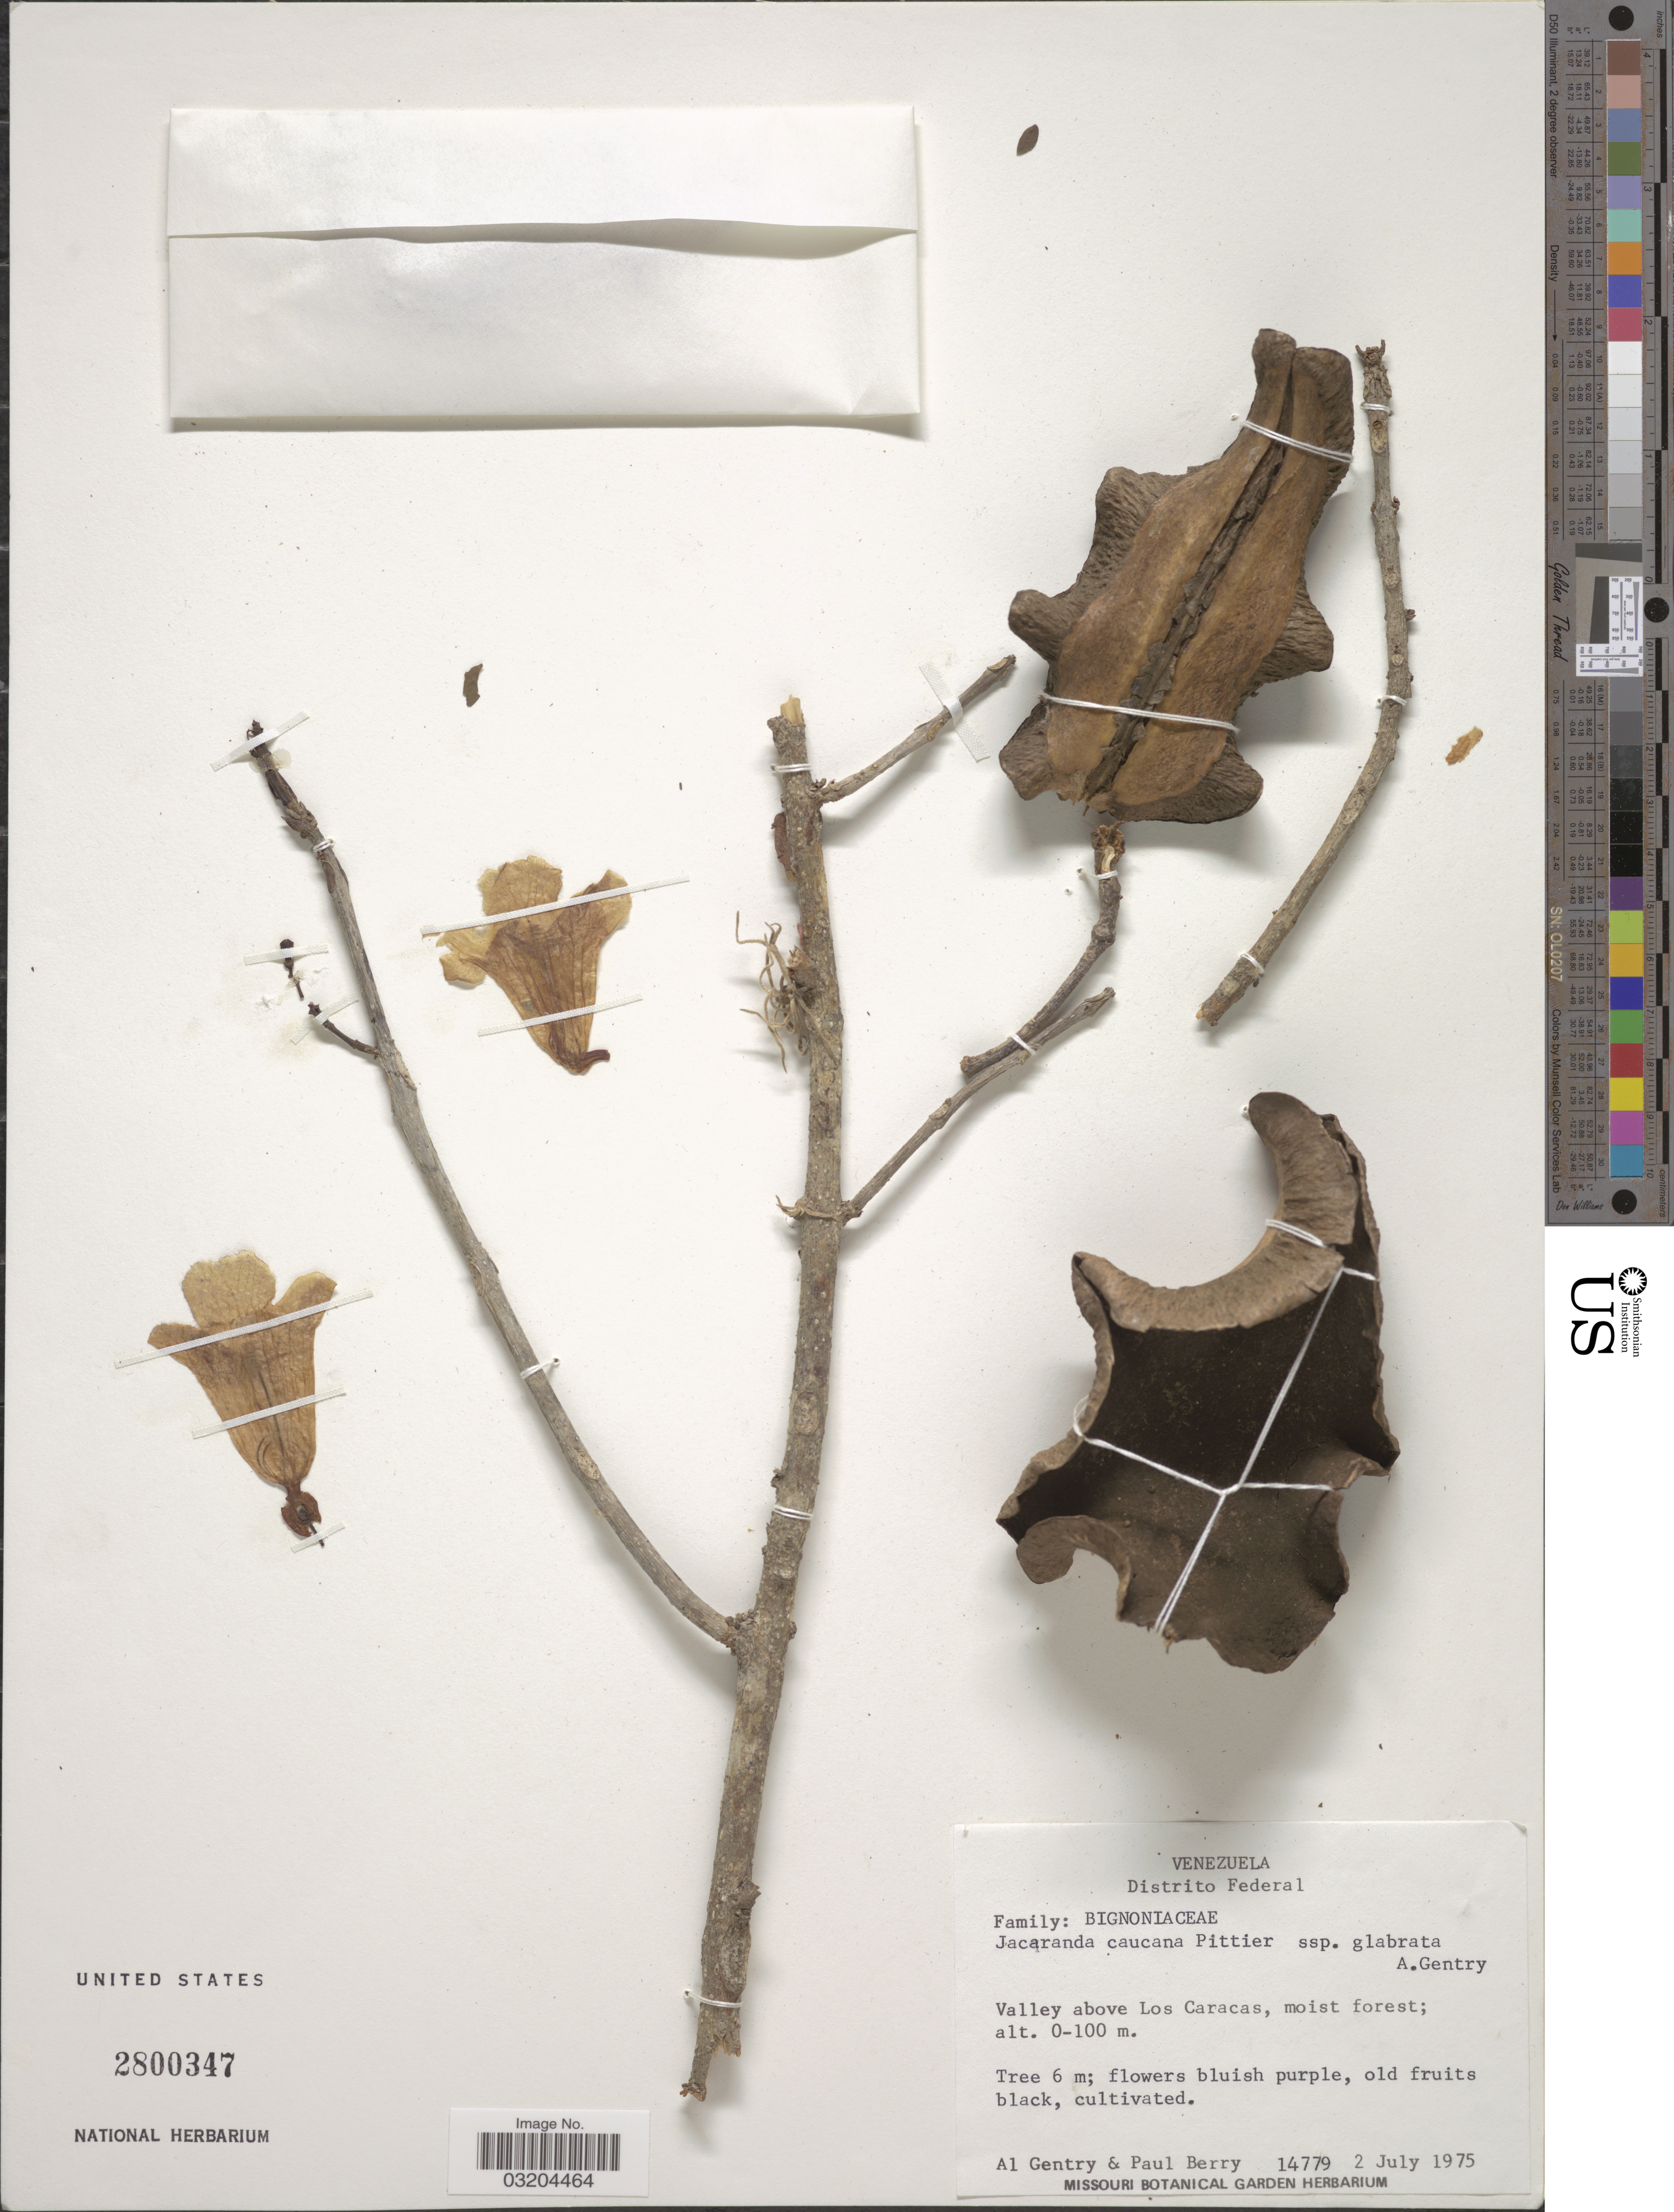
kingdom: Plantae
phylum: Tracheophyta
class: Magnoliopsida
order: Lamiales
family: Bignoniaceae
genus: Jacaranda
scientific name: Jacaranda caucana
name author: Pittier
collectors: A. H. Gentry & P. E. Berry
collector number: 14779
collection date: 1975-07-02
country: Venezuela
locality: Distrito Federal. Valley above Los Caracas.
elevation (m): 0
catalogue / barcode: US 2800347